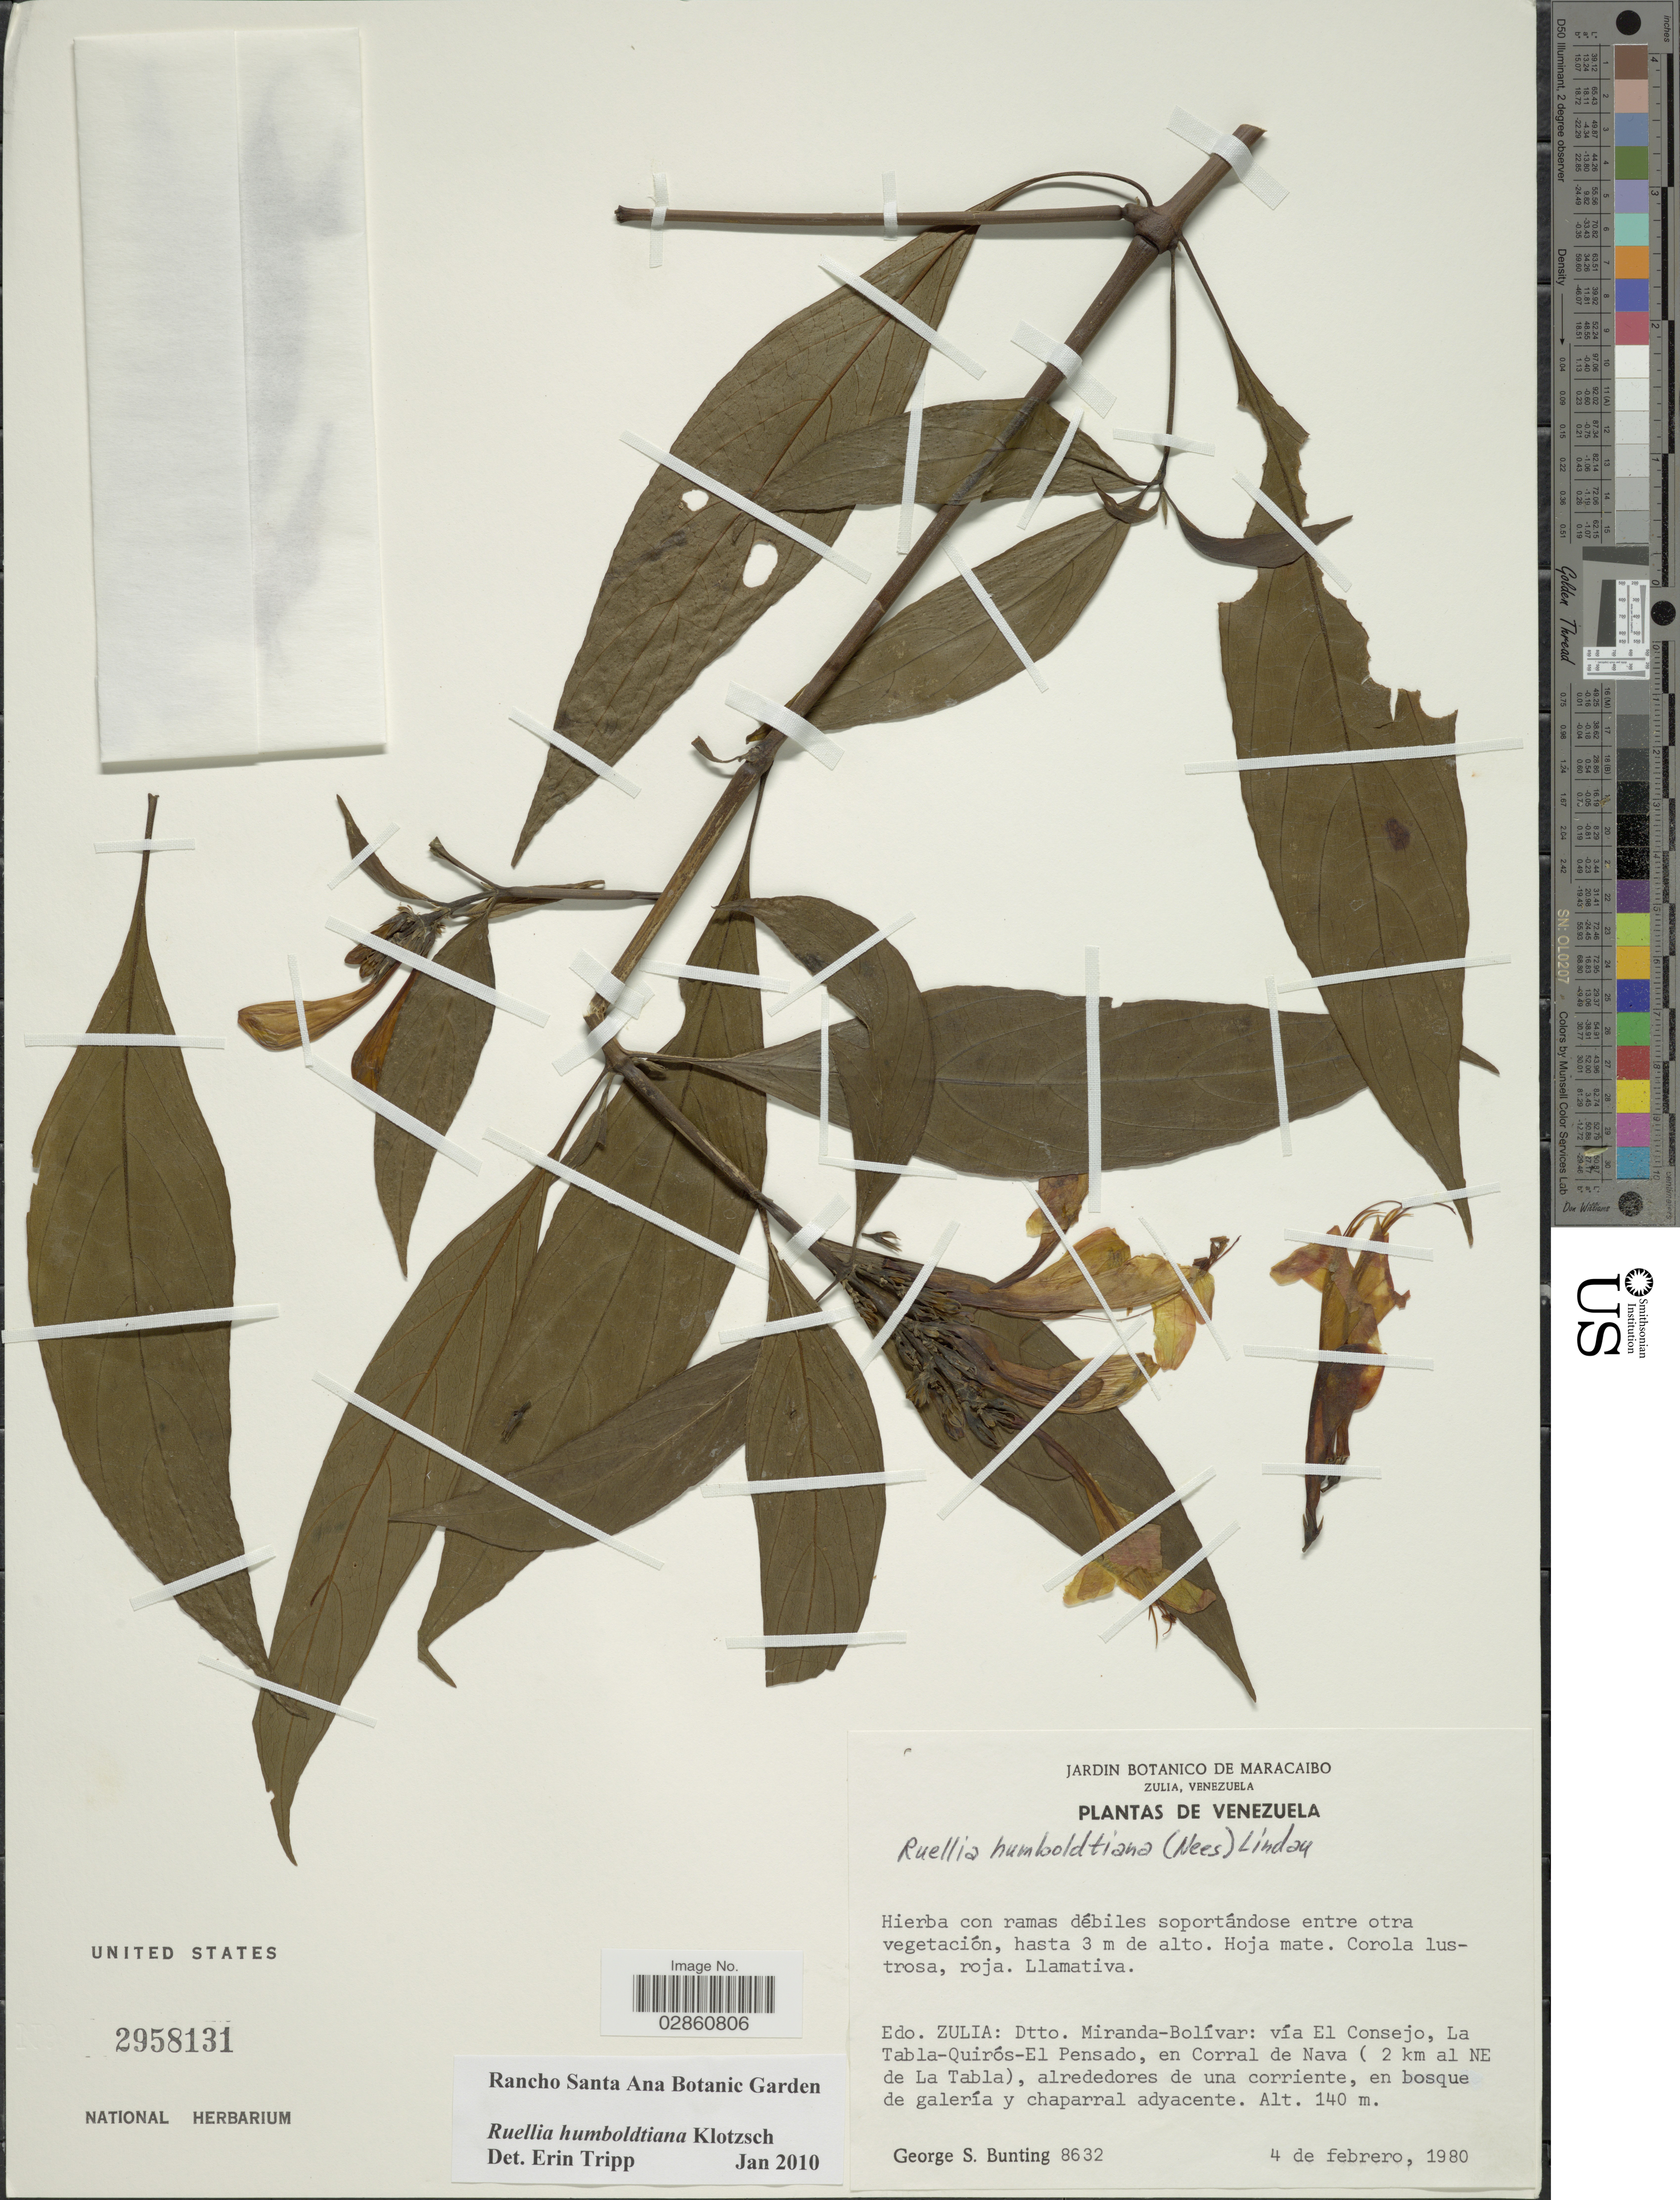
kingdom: Plantae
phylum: Tracheophyta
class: Magnoliopsida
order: Lamiales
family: Acanthaceae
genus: Ruellia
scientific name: Ruellia humboldtiana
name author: (Nees) Lindau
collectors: G. S. Bunting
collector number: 8632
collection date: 1980-02-04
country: Venezuela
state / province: Zulia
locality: Edo. Zulia: Dtto. Miranda-Bolívar: vía El Consejo, La Tabla-Quirós-El Pensado, en Corral de Nava (2 km al NE de La Tabla).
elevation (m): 140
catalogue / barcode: US 2958131